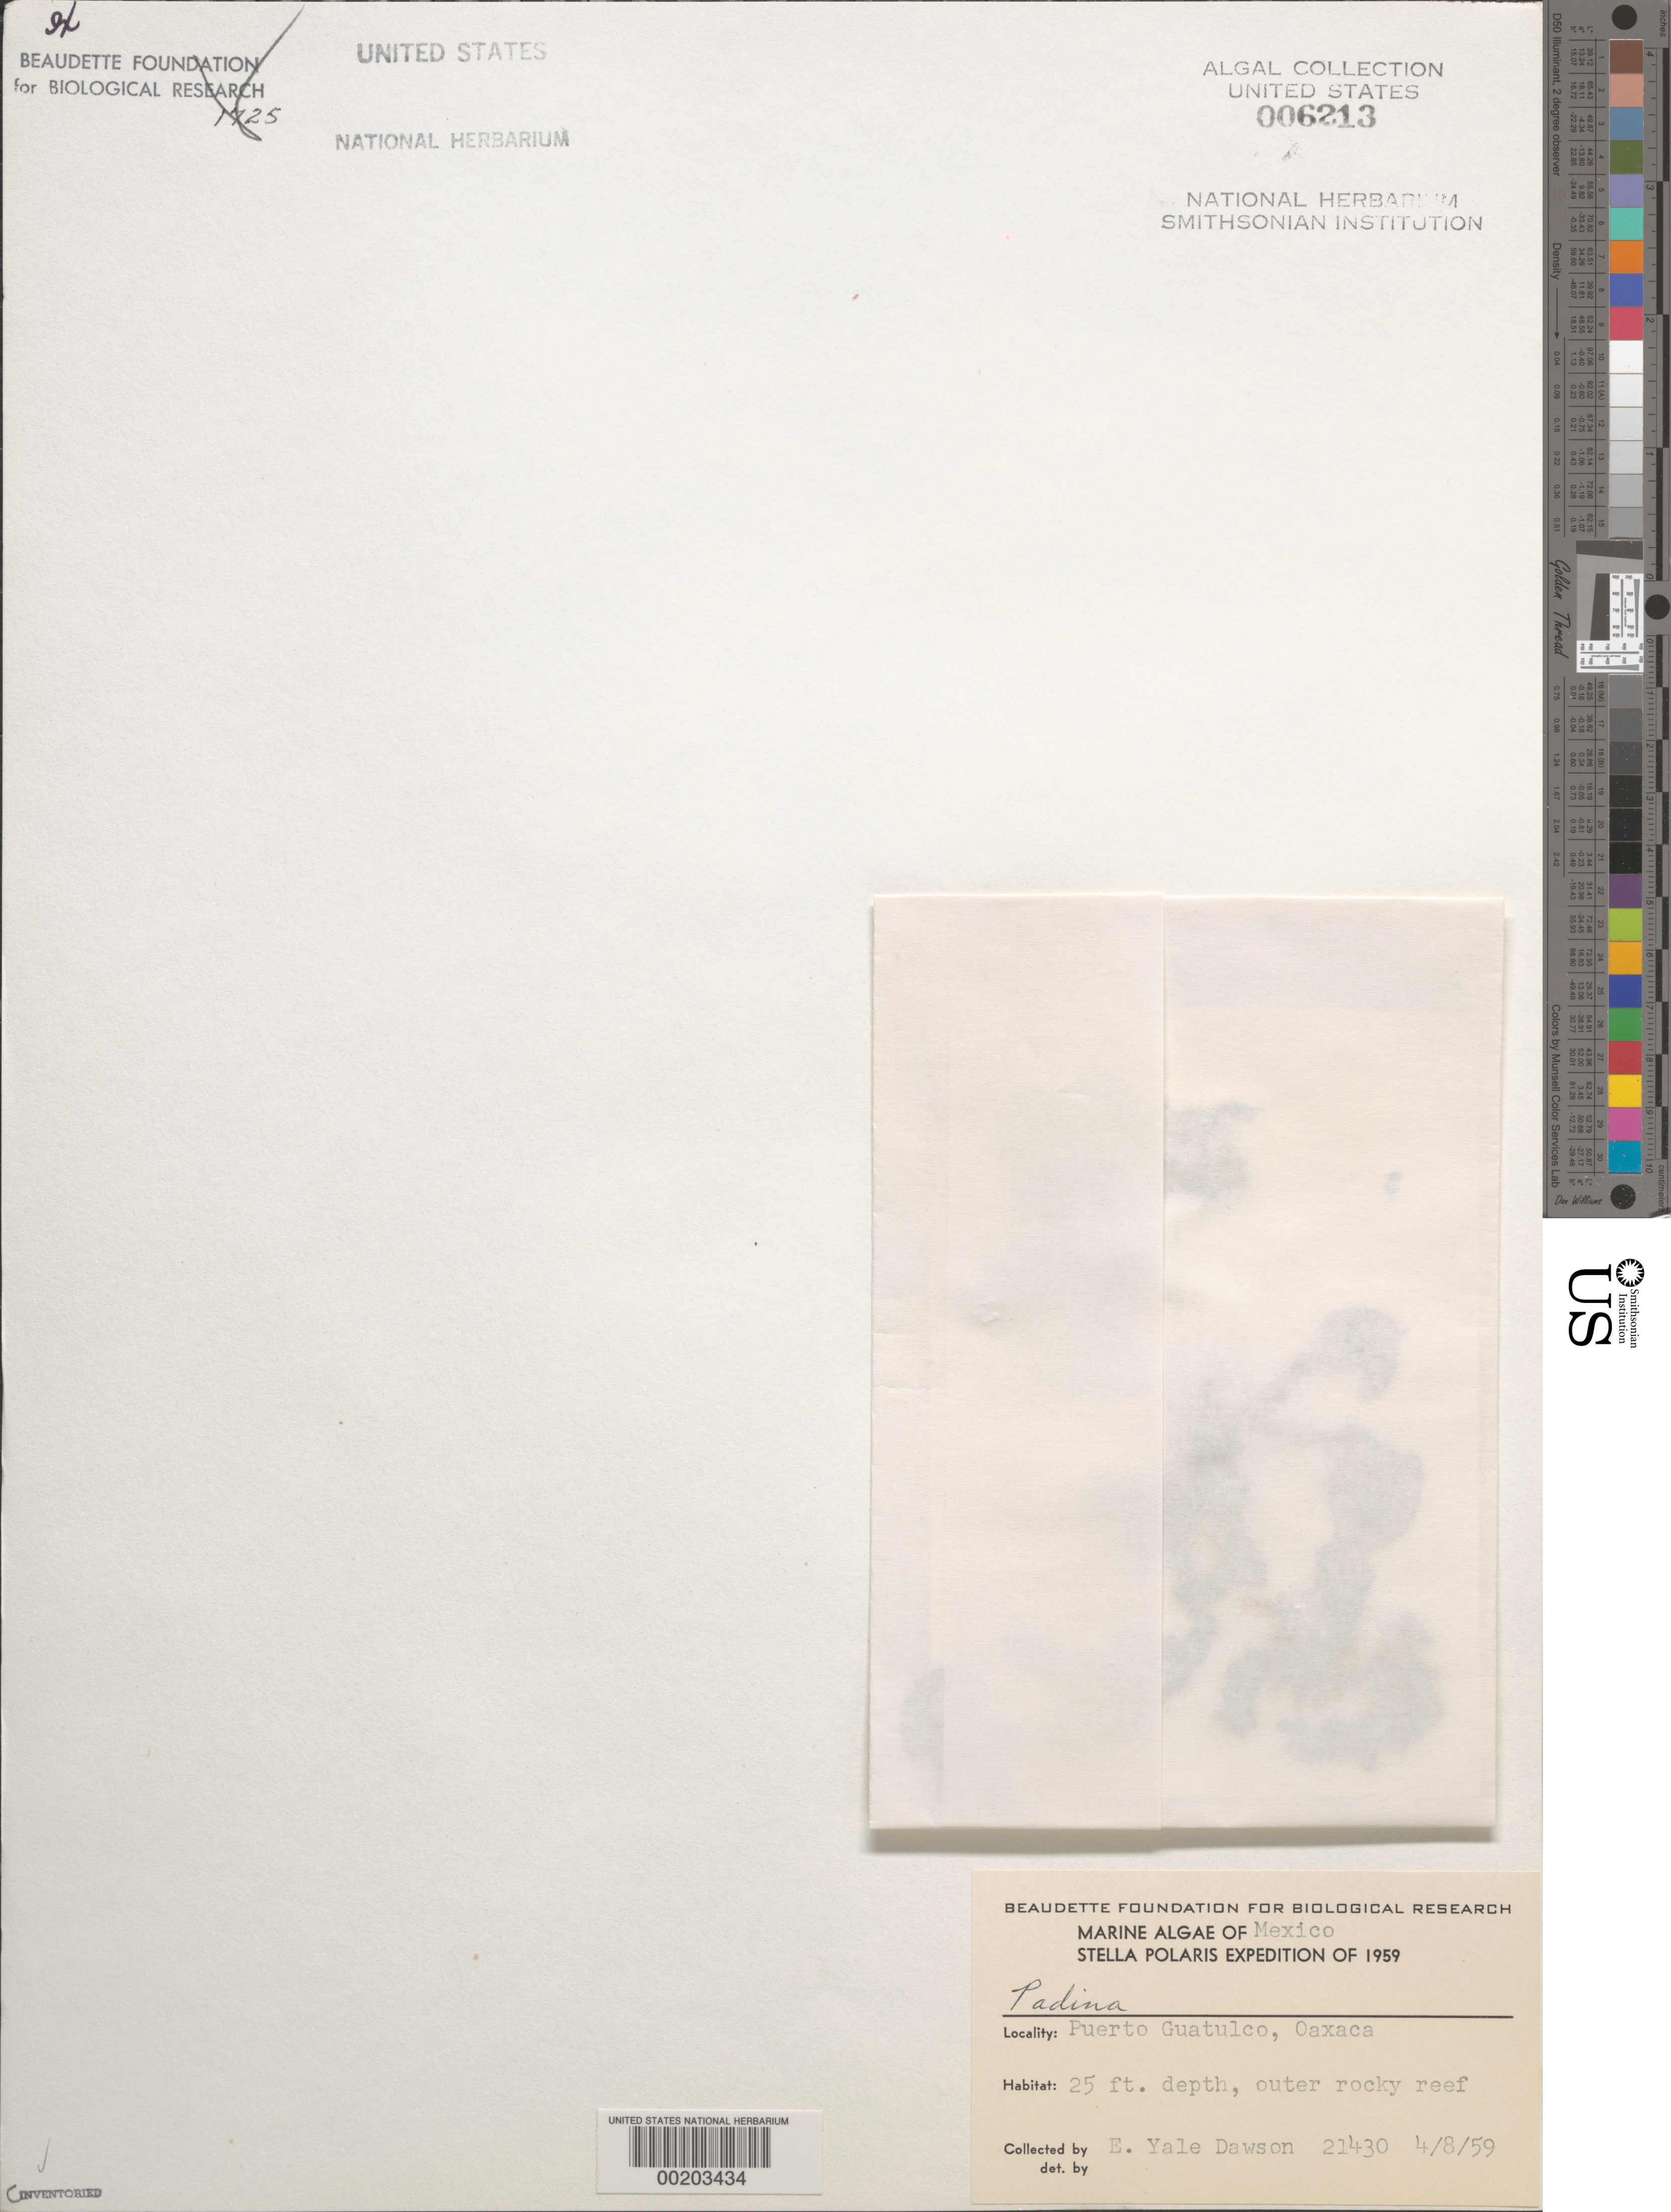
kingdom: Chromista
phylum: Ochrophyta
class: Phaeophyceae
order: Dictyotales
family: Dictyotaceae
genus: Padina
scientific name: Padina sp.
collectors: E. Y. Dawson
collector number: EYD 21430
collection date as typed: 4/8/59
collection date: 1959-04-08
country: Mexico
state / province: Oaxaca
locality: Puerto Guatulco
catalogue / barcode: US 6213